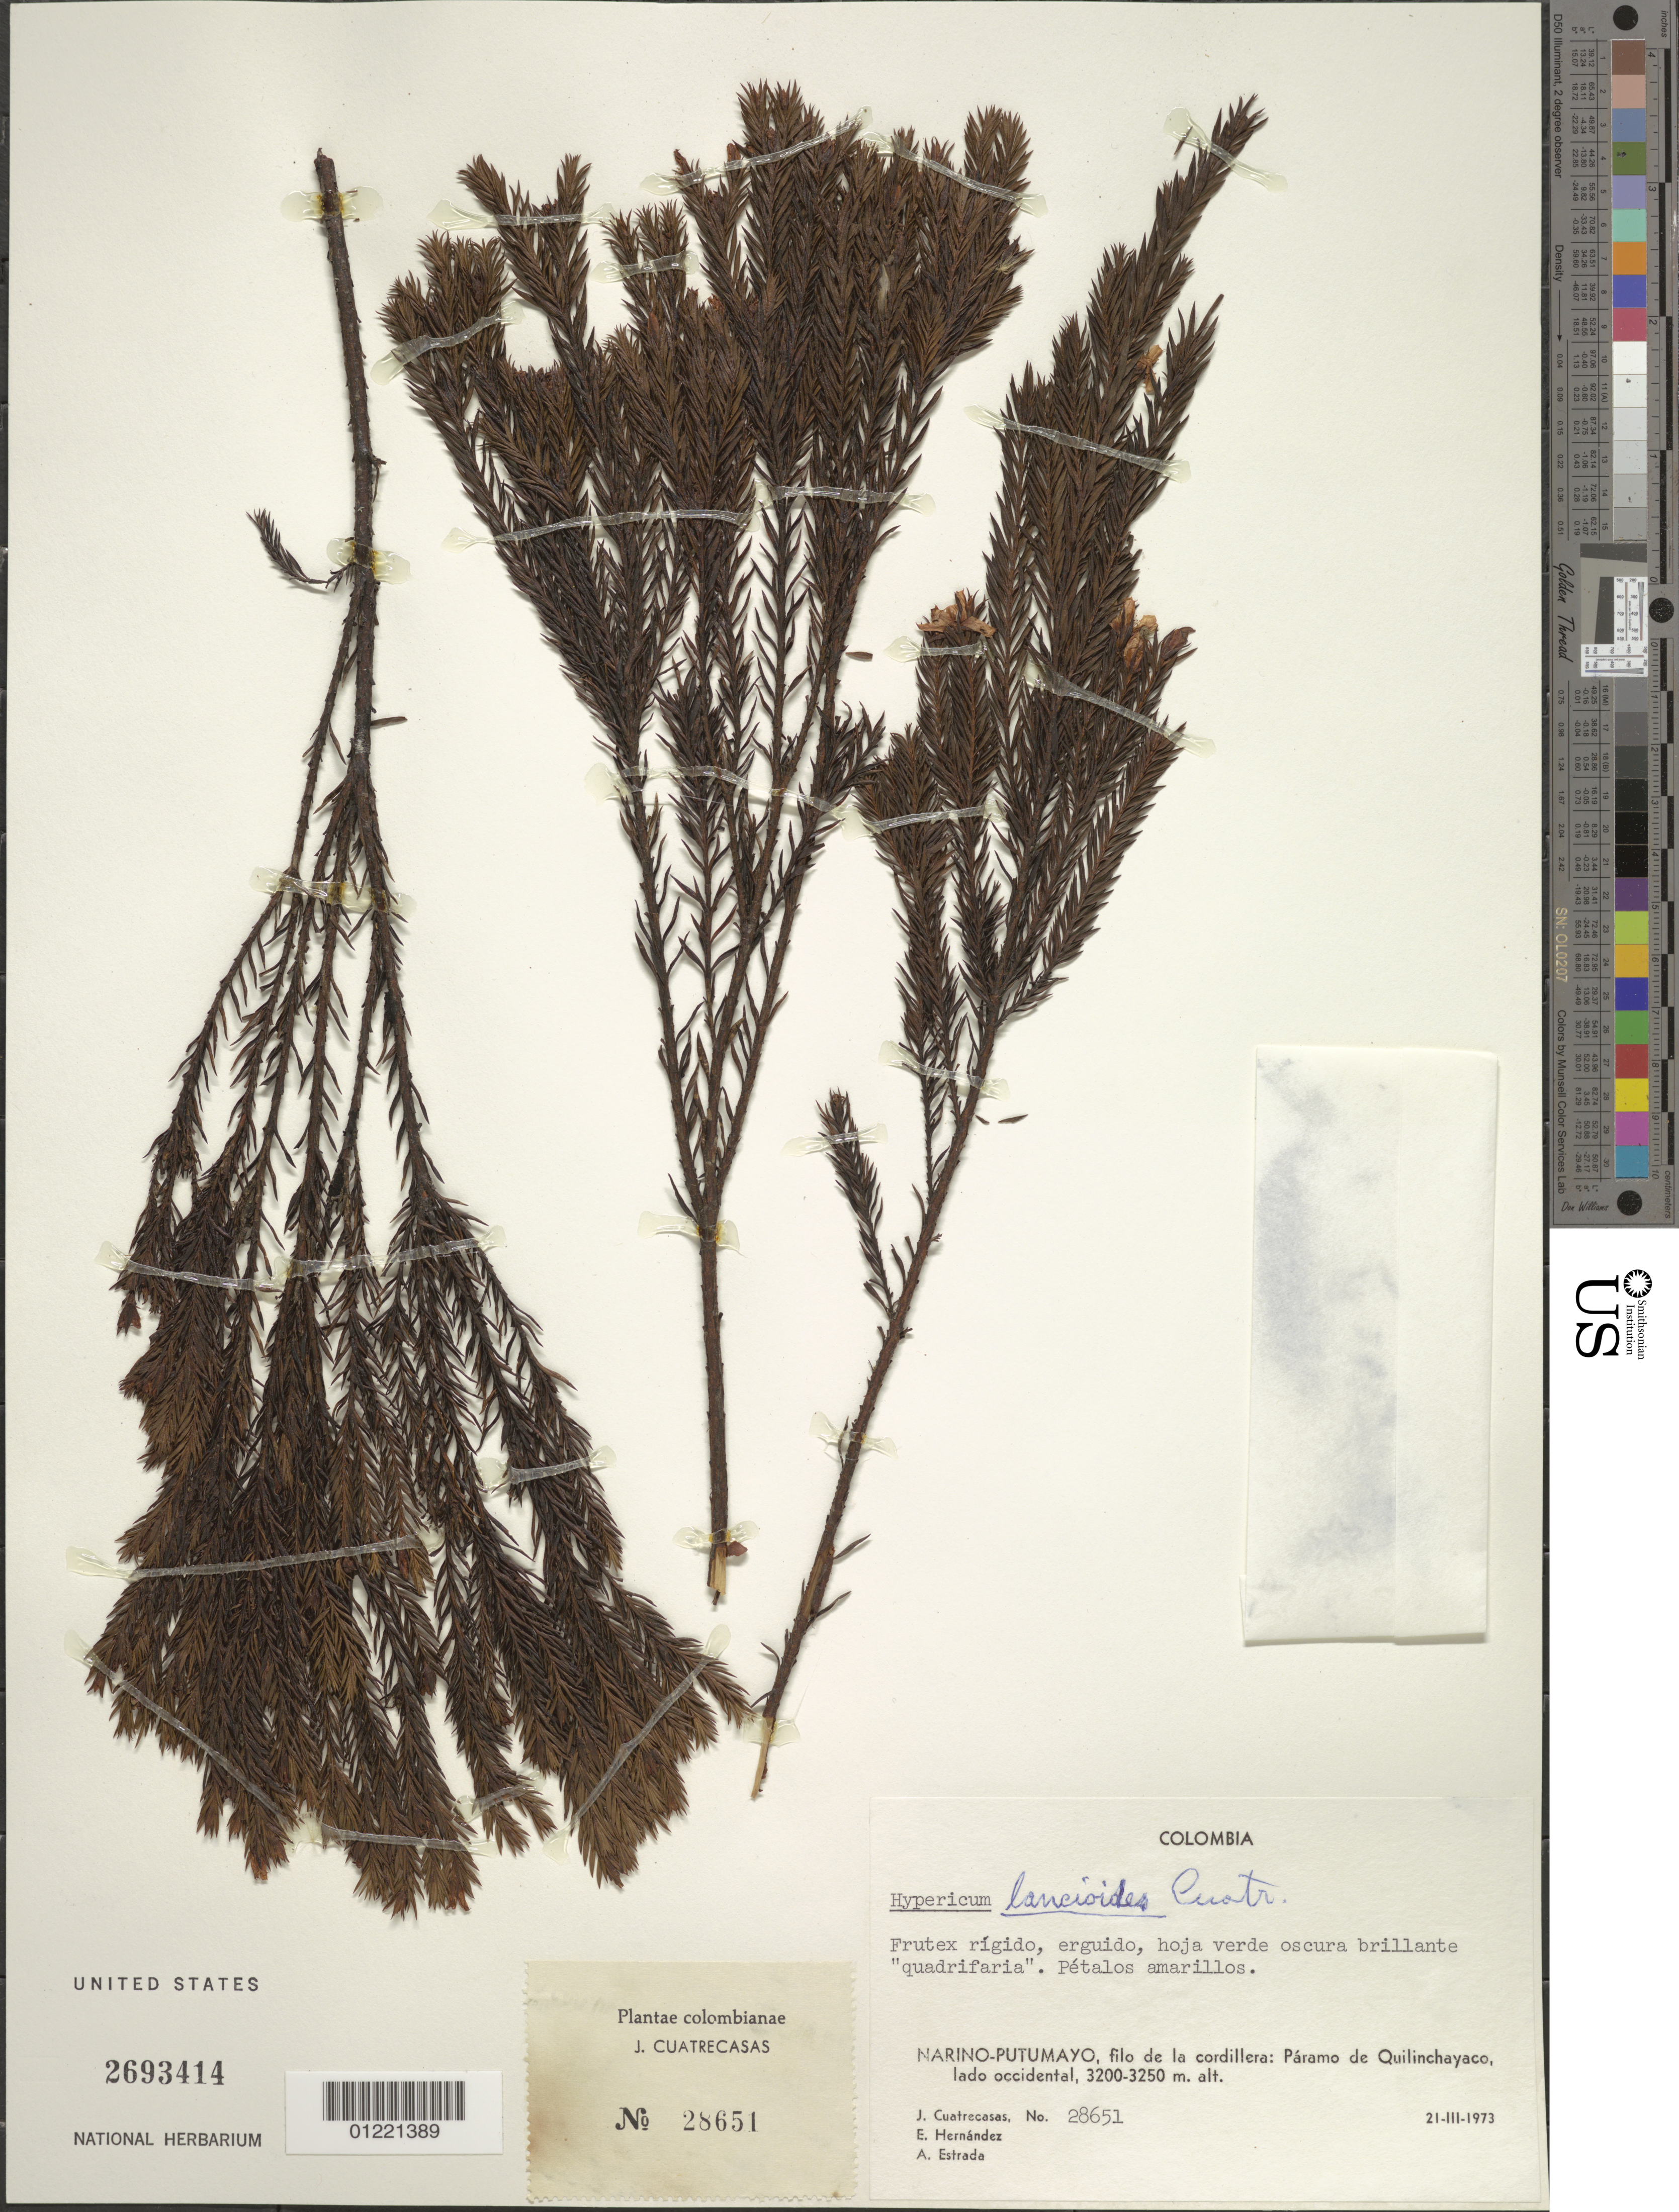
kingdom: Plantae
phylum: Tracheophyta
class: Magnoliopsida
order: Malpighiales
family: Hypericaceae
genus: Hypericum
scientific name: Hypericum lancioides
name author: Cuatrec.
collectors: J. Cuatrecasas, E. I. Hernández-X. & A. Estrada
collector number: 28651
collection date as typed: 21 Mar 1973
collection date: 1973-03-21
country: Colombia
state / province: Nariño / Putumayo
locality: Filo de La Cordillera, Páramo de Quilinchaya, Lado Oriental.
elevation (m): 3200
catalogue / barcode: US 2693414